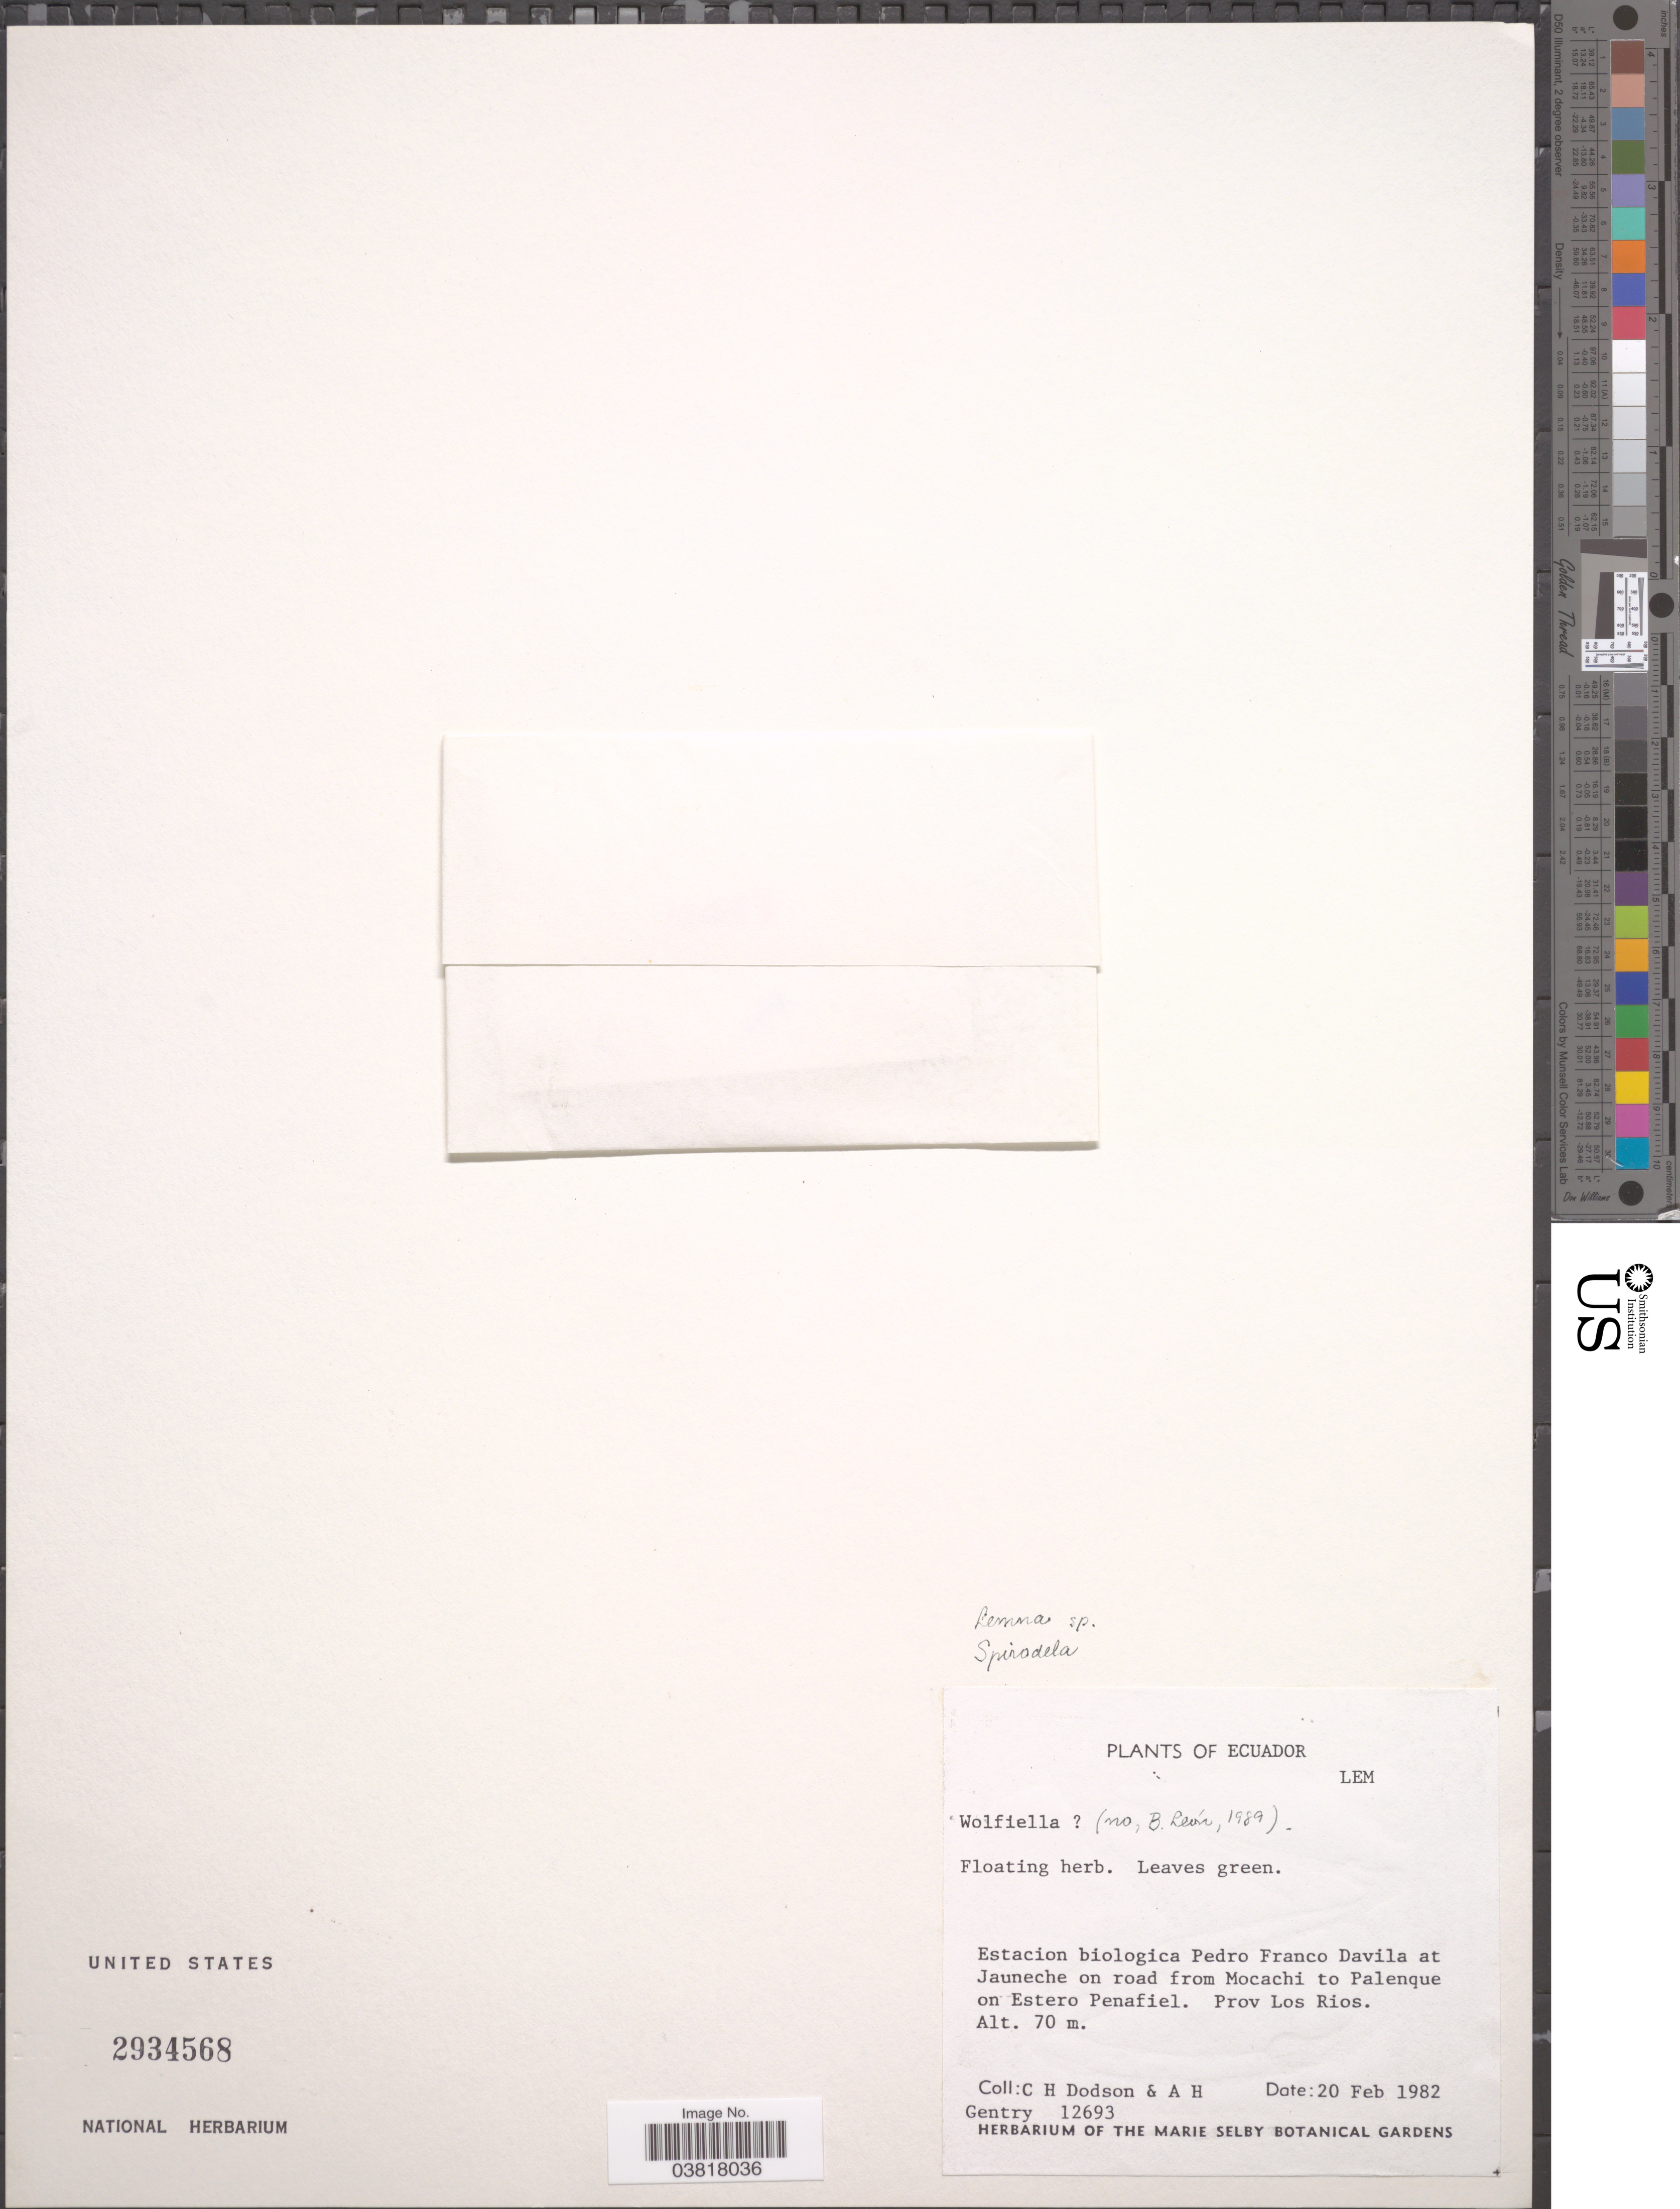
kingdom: Plantae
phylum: Tracheophyta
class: Liliopsida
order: Alismatales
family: Araceae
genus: Wolffiella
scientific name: Wolffiella sp.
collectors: C. H. Dodson & A. H. Gentry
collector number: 12693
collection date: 1982-02-20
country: Ecuador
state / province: Los Ríos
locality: Estacion biologica Pedro Franco Davila at Jauneche on road from Mocachi to Palenque on Estero Penafiel.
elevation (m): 70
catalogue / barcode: US 2934568